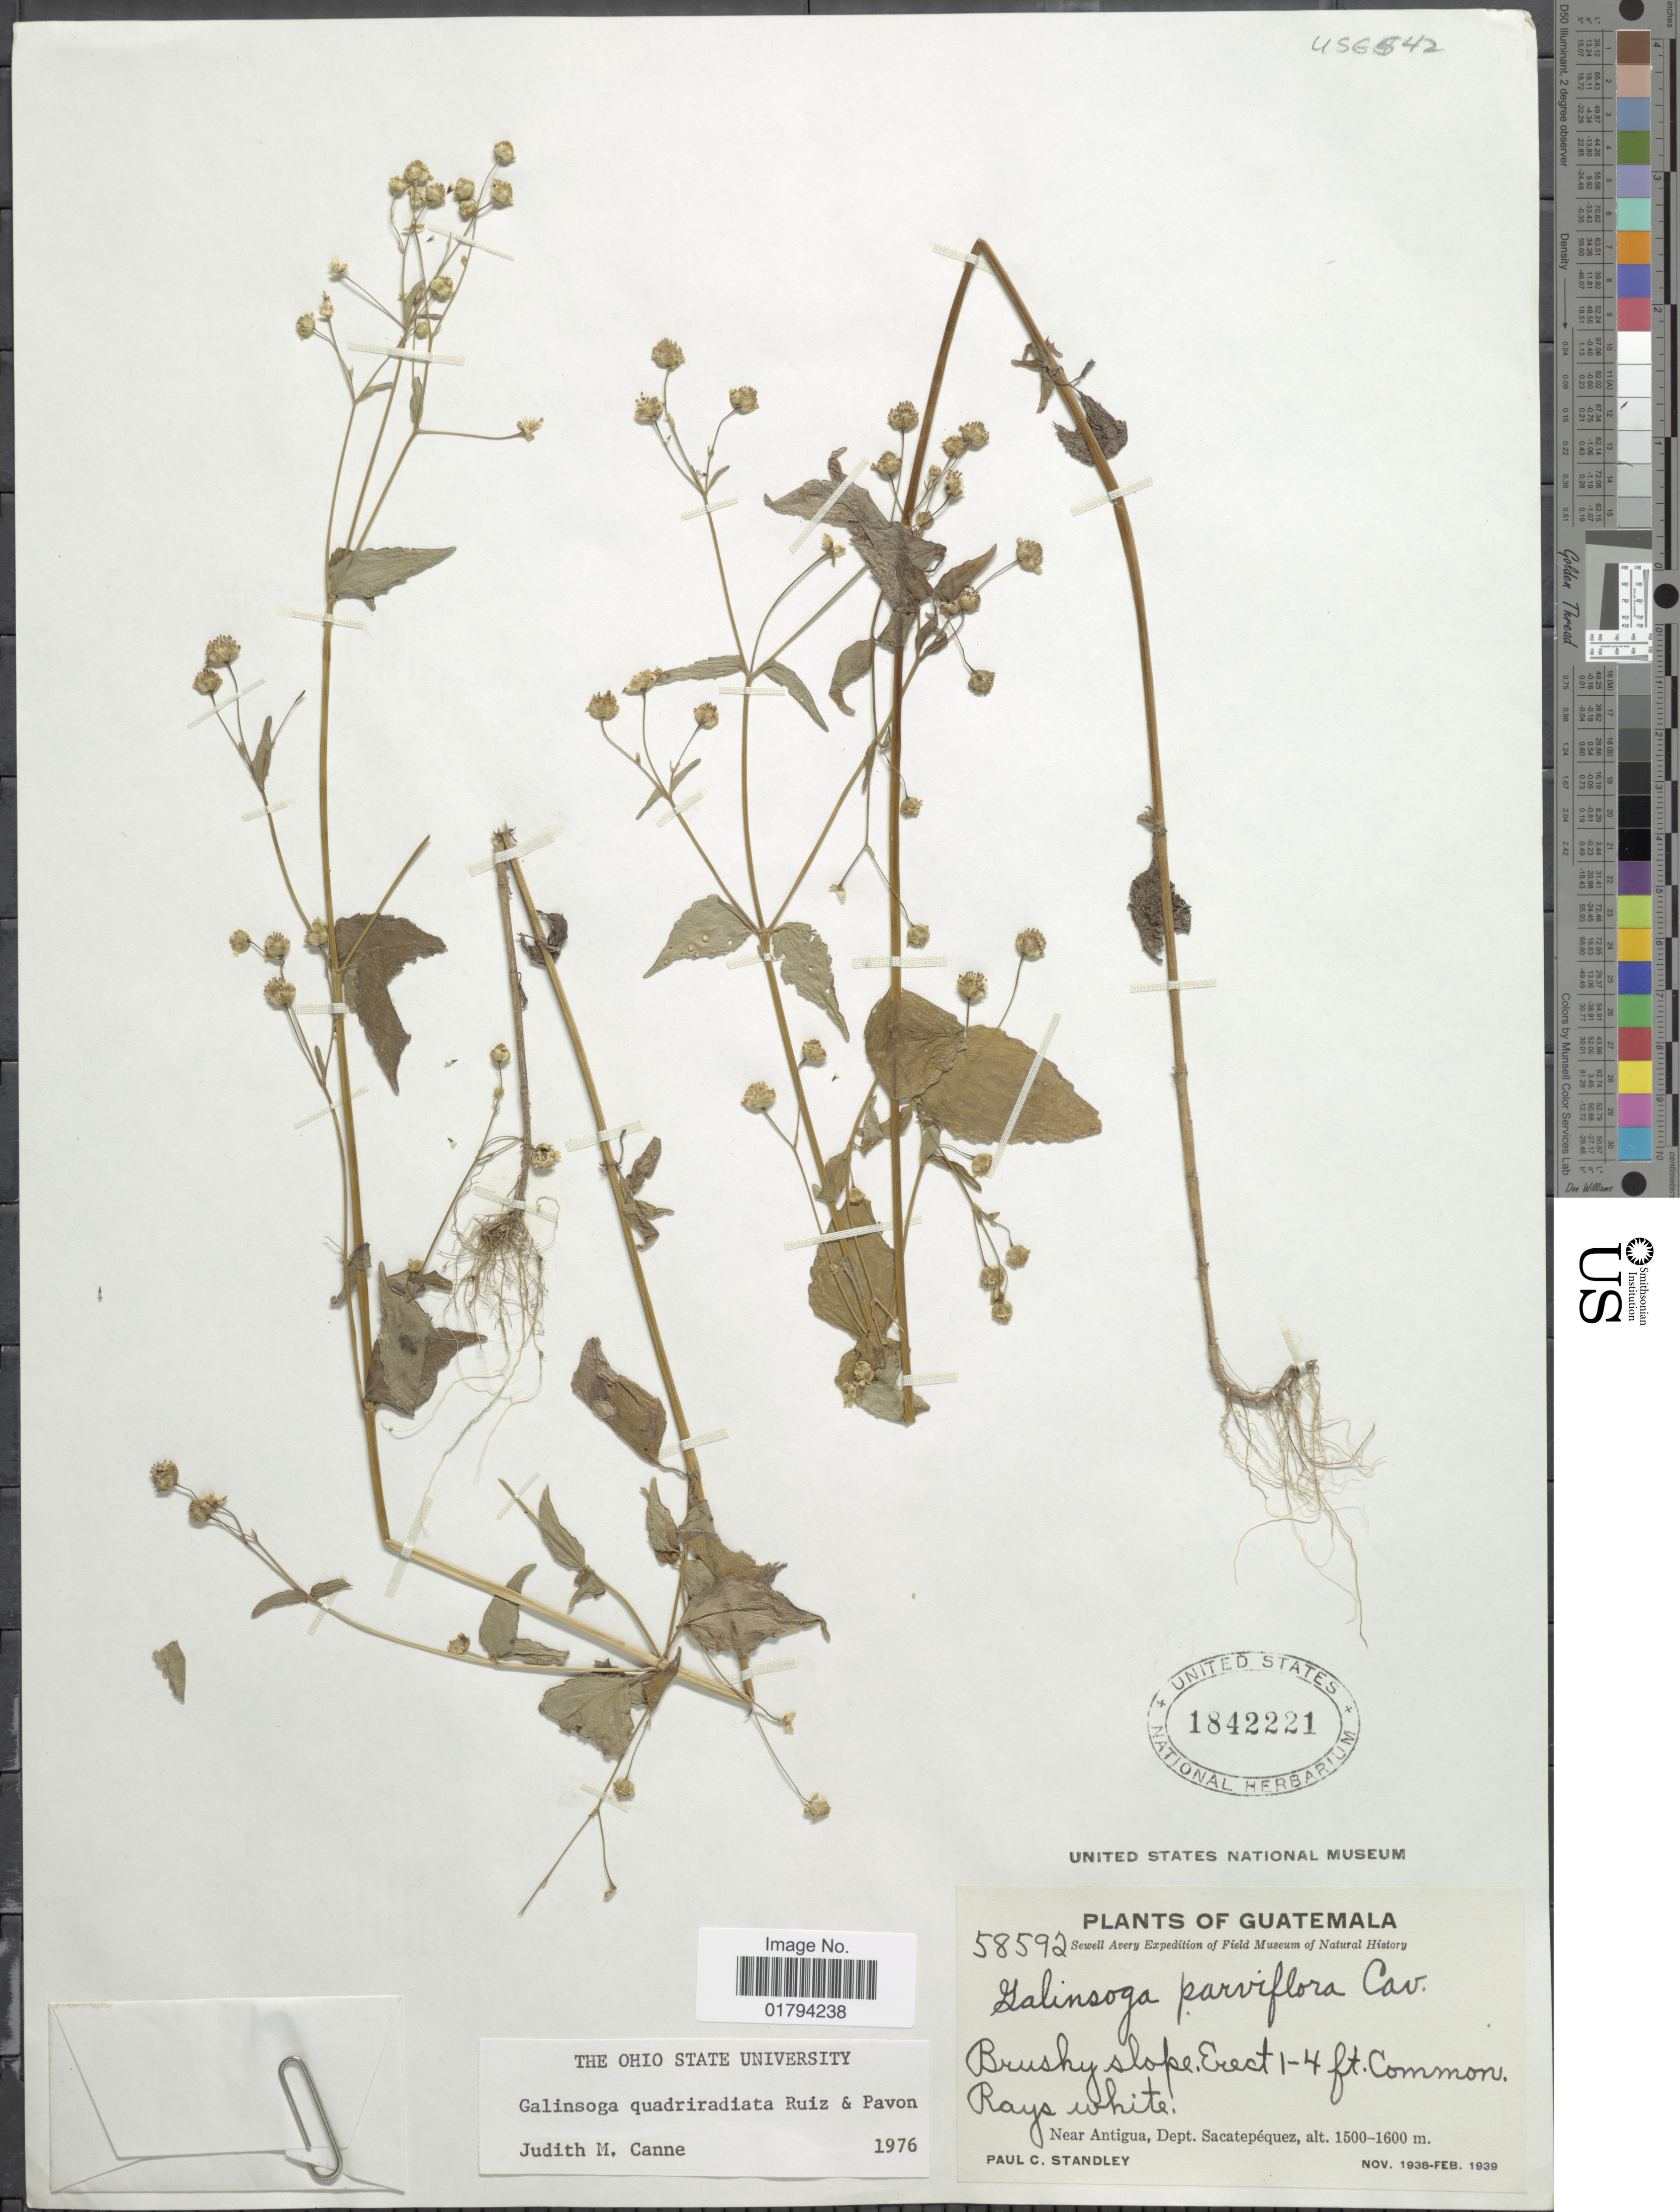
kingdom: Plantae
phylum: Tracheophyta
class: Magnoliopsida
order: Asterales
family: Asteraceae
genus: Galinsoga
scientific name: Galinsoga quadriradiata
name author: Ruiz & Pav.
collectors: P. C. Standley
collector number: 58592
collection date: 1938-11/1939-02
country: Guatemala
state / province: Sacatepéquez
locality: Brushy slope, near Antigua.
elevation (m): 1500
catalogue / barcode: US 1842221